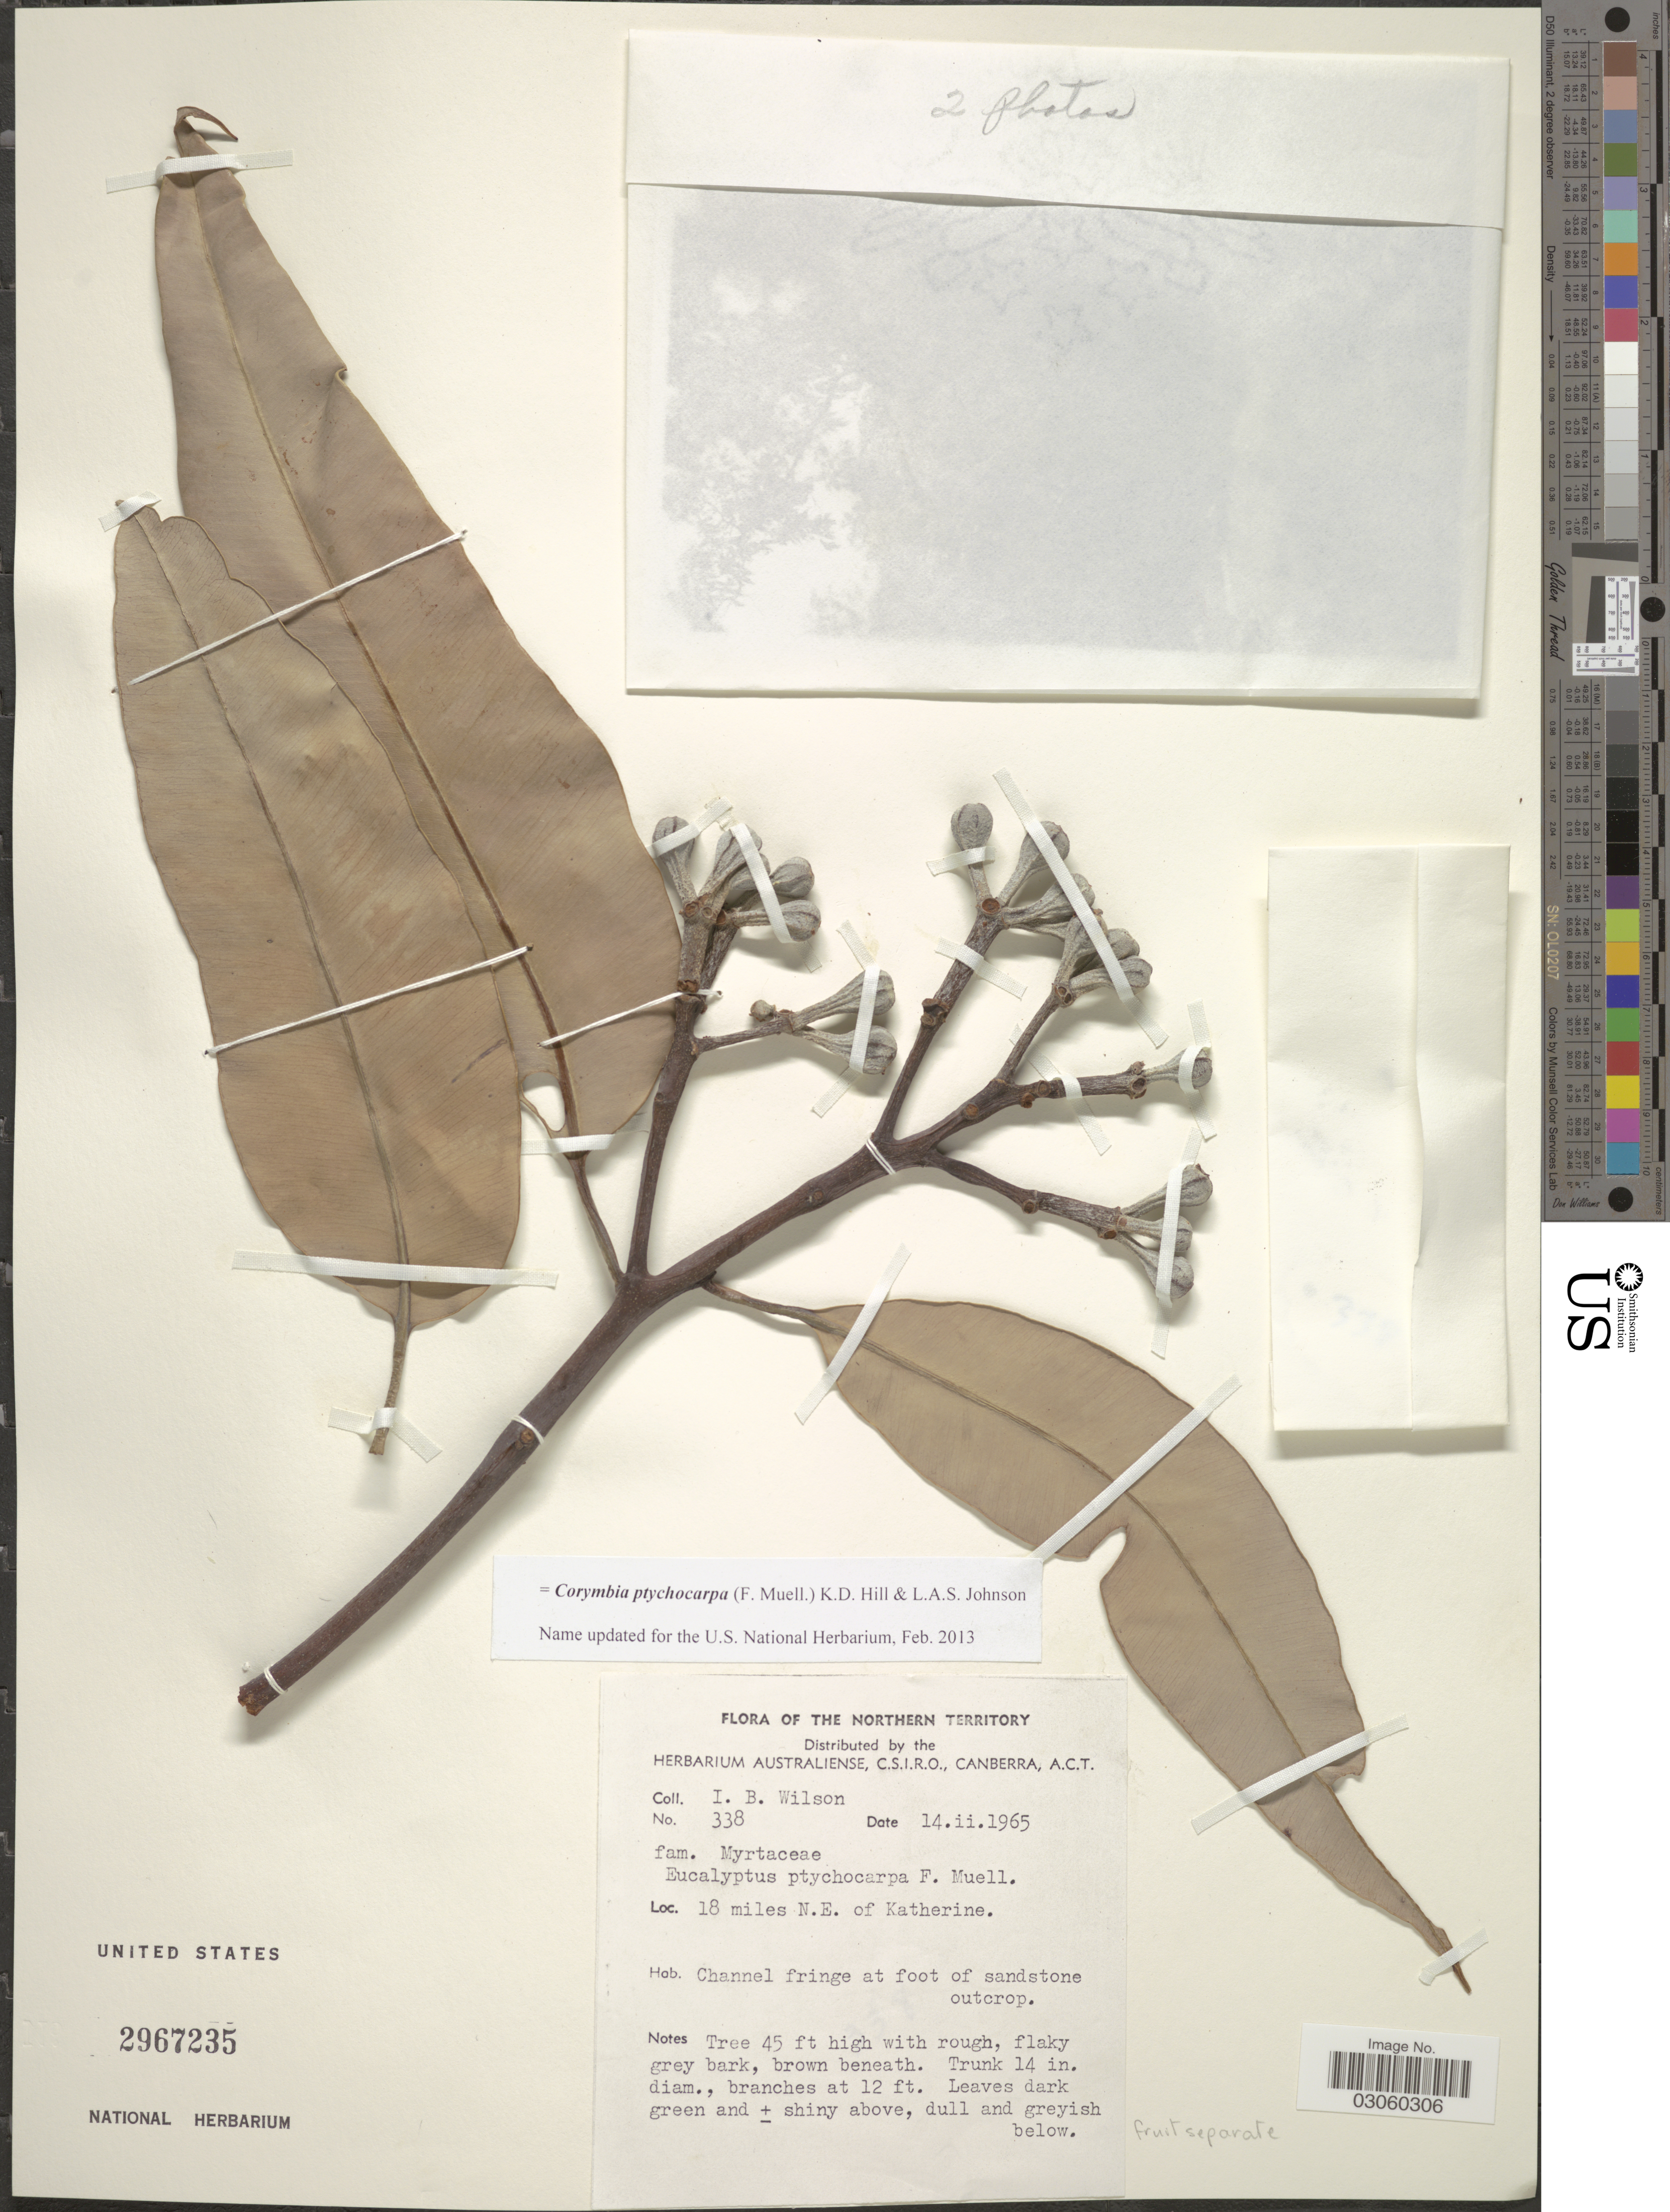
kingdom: Plantae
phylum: Tracheophyta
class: Magnoliopsida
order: Myrtales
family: Myrtaceae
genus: Corymbia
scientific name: Corymbia ptychocarpa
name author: (F. Muell.) K.D. Hill & L.A.S. Johnson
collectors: I. B. Wilson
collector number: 338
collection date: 1965-02-14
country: Australia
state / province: Northern Territory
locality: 18 miles N.E. of Katherine.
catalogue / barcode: US 2967235